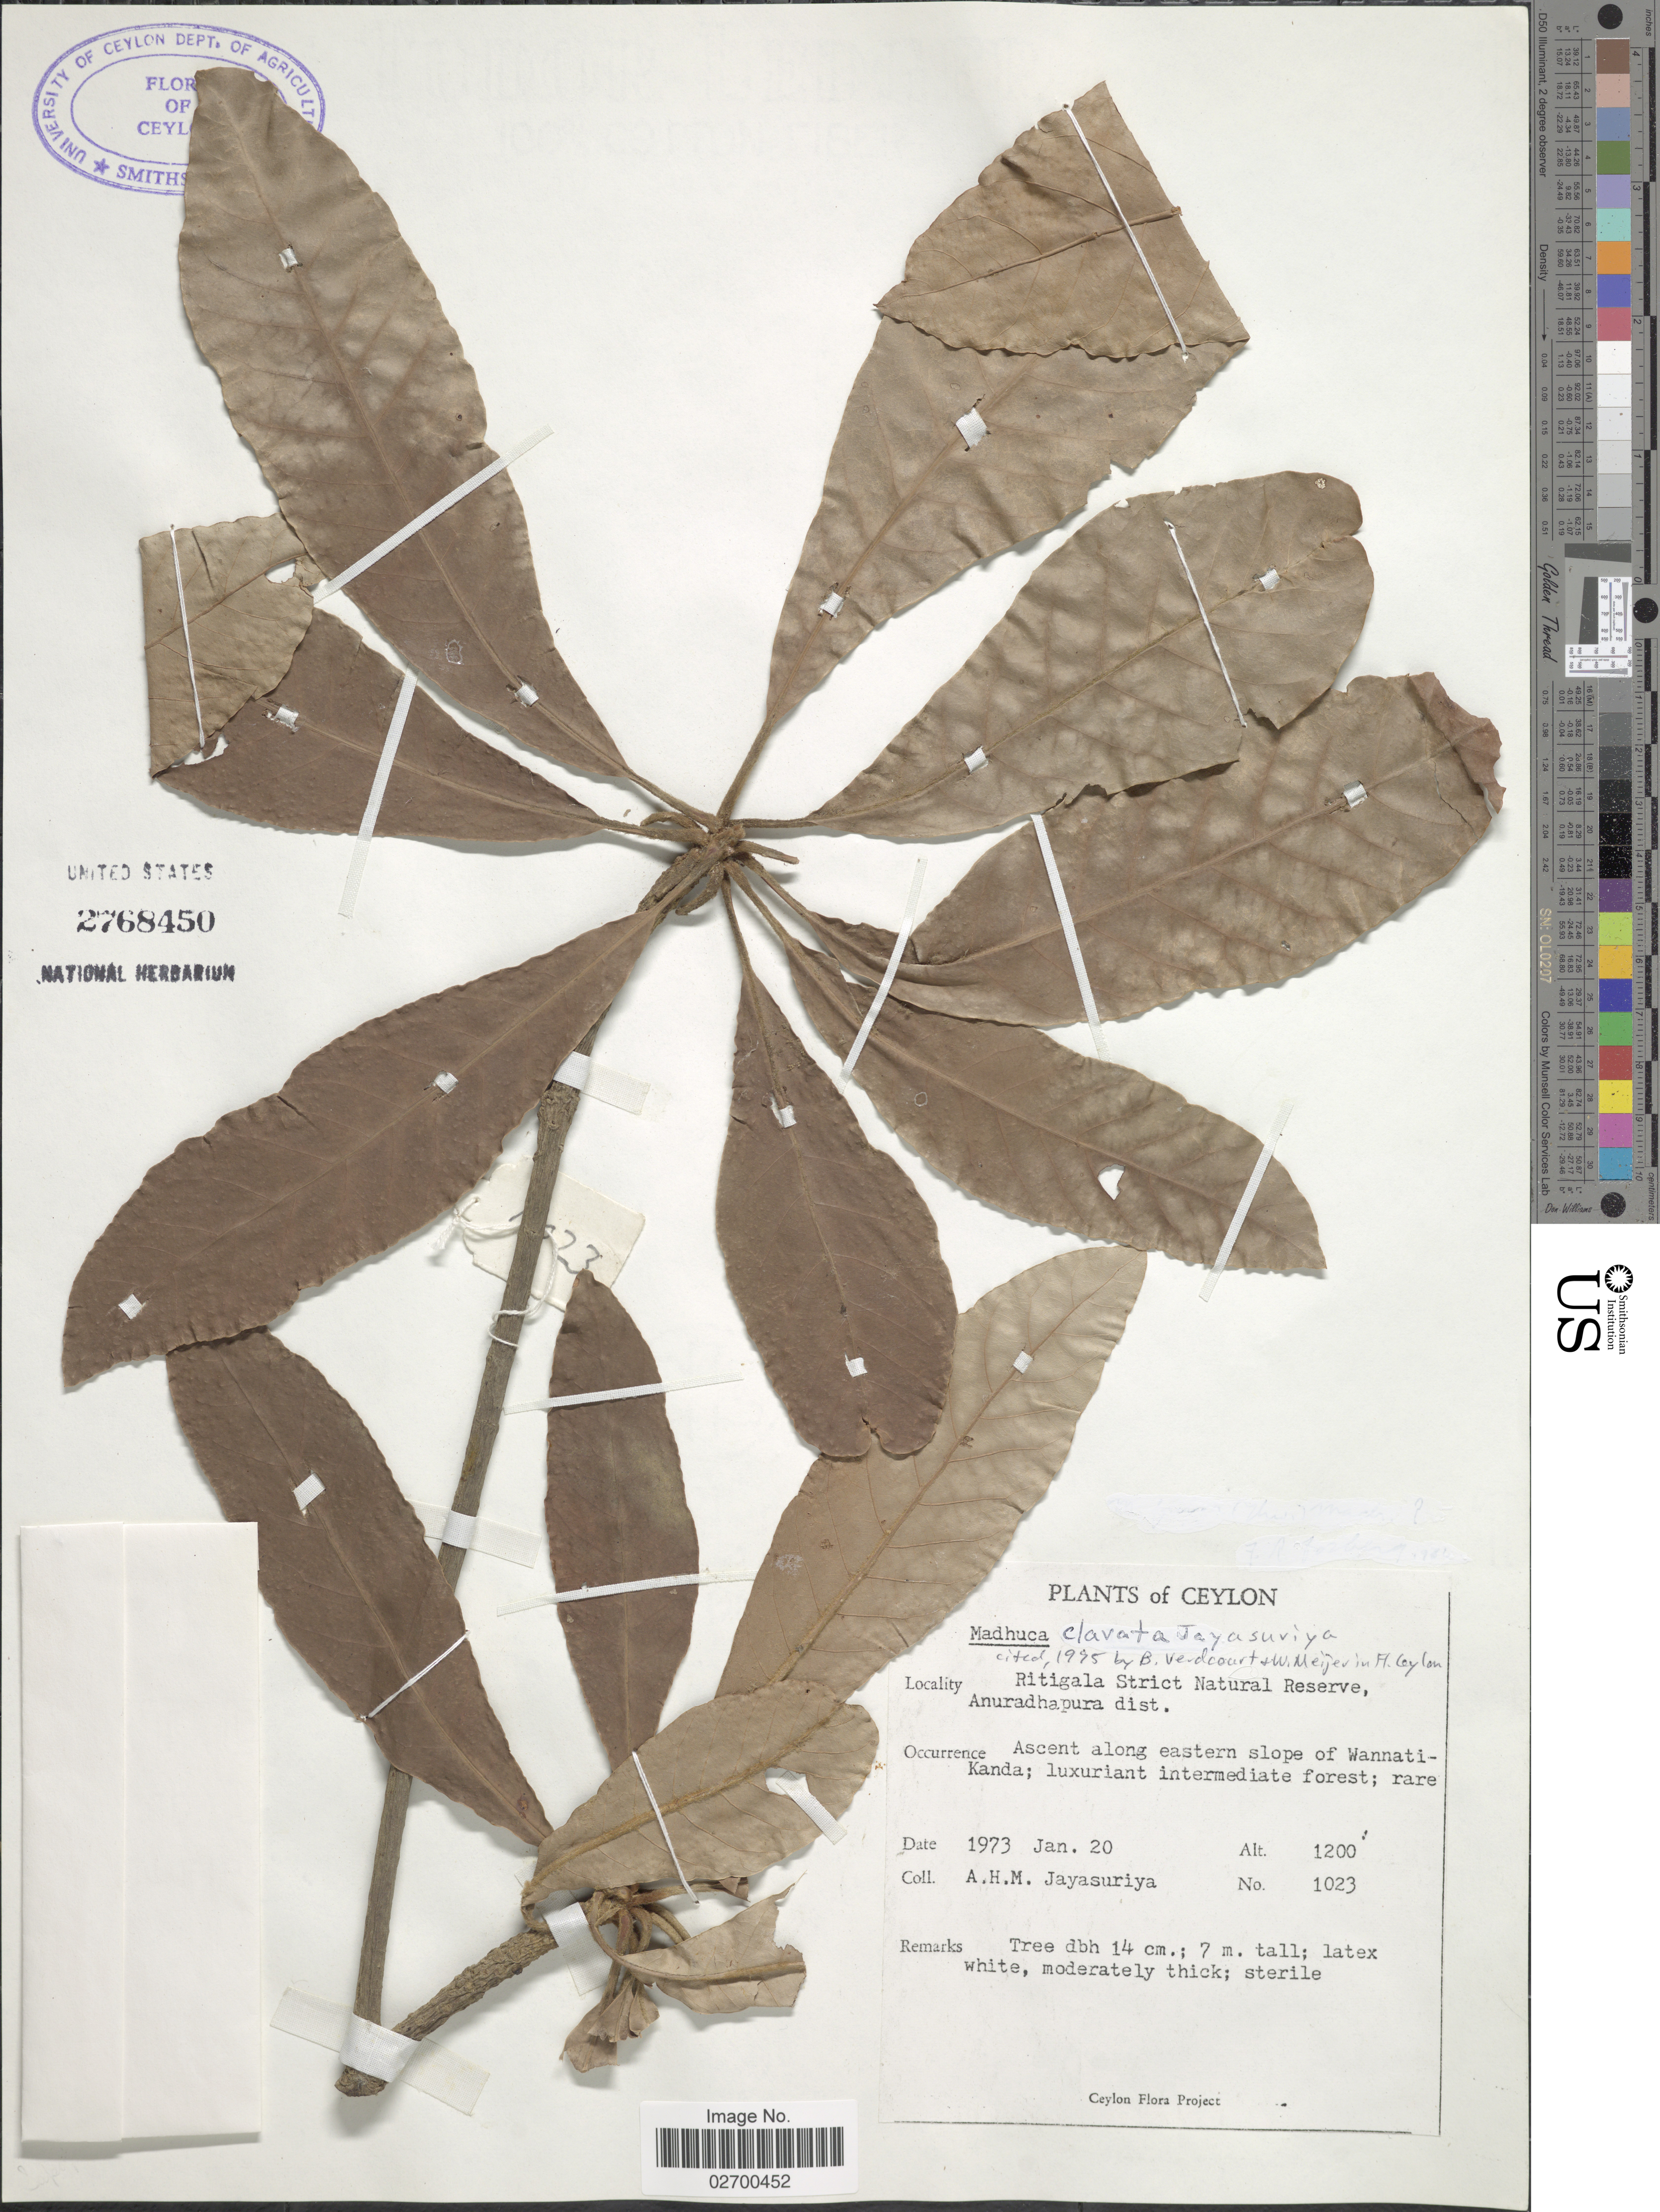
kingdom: Plantae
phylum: Tracheophyta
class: Magnoliopsida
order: Ericales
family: Sapotaceae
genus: Madhuca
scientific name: Madhuca clavata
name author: Jayas.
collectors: A. H. Jayasuriya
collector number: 1023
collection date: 1973-01-20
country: Sri Lanka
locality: Ceylon. Ritigala Strict Natural Reserve, Anuradhapura dist.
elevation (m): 366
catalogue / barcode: US 2768450